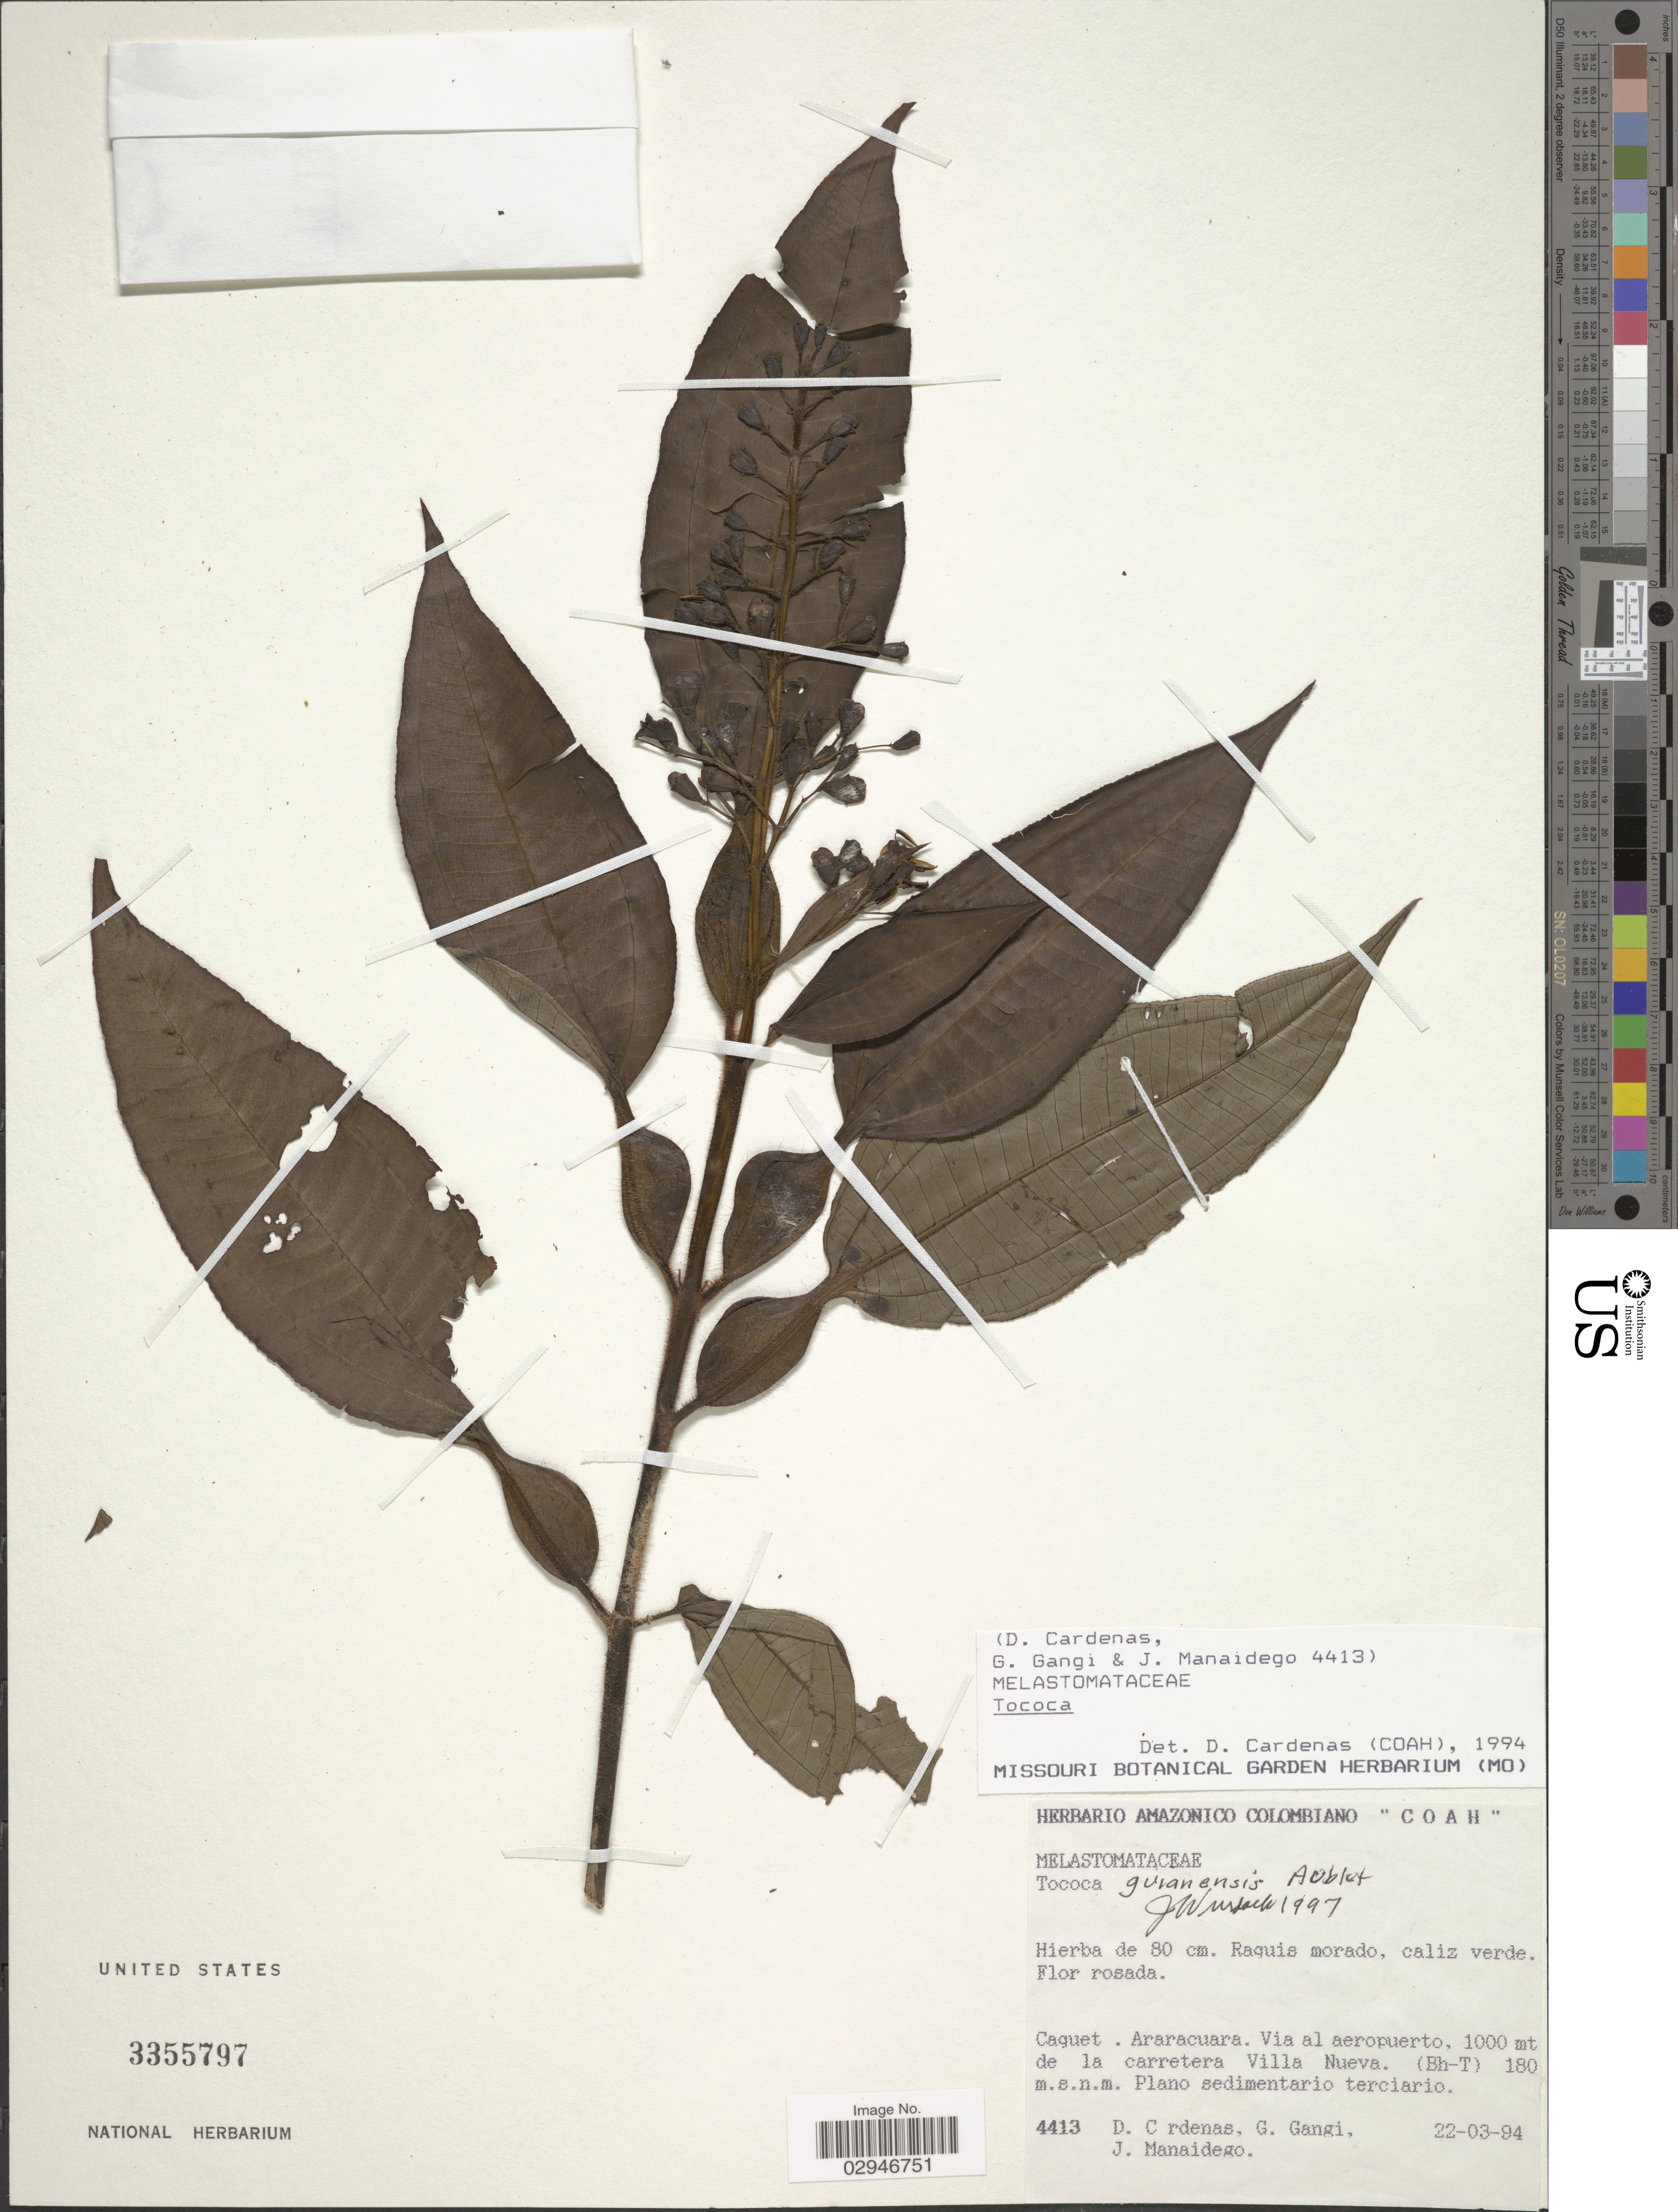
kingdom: Plantae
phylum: Tracheophyta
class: Magnoliopsida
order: Myrtales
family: Melastomataceae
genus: Tococa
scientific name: Tococa guianensis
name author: Aubl.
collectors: D. Cardenas, G. Gangi & J. Manaidego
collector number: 4413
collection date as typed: Transcribed d/m/y: 22/3/94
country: Colombia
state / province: Caquetá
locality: Caquet. Araracuara. Via al aeropuerto, 1000 mt de la carretera Villa Nueva.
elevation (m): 180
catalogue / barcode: US 3355797